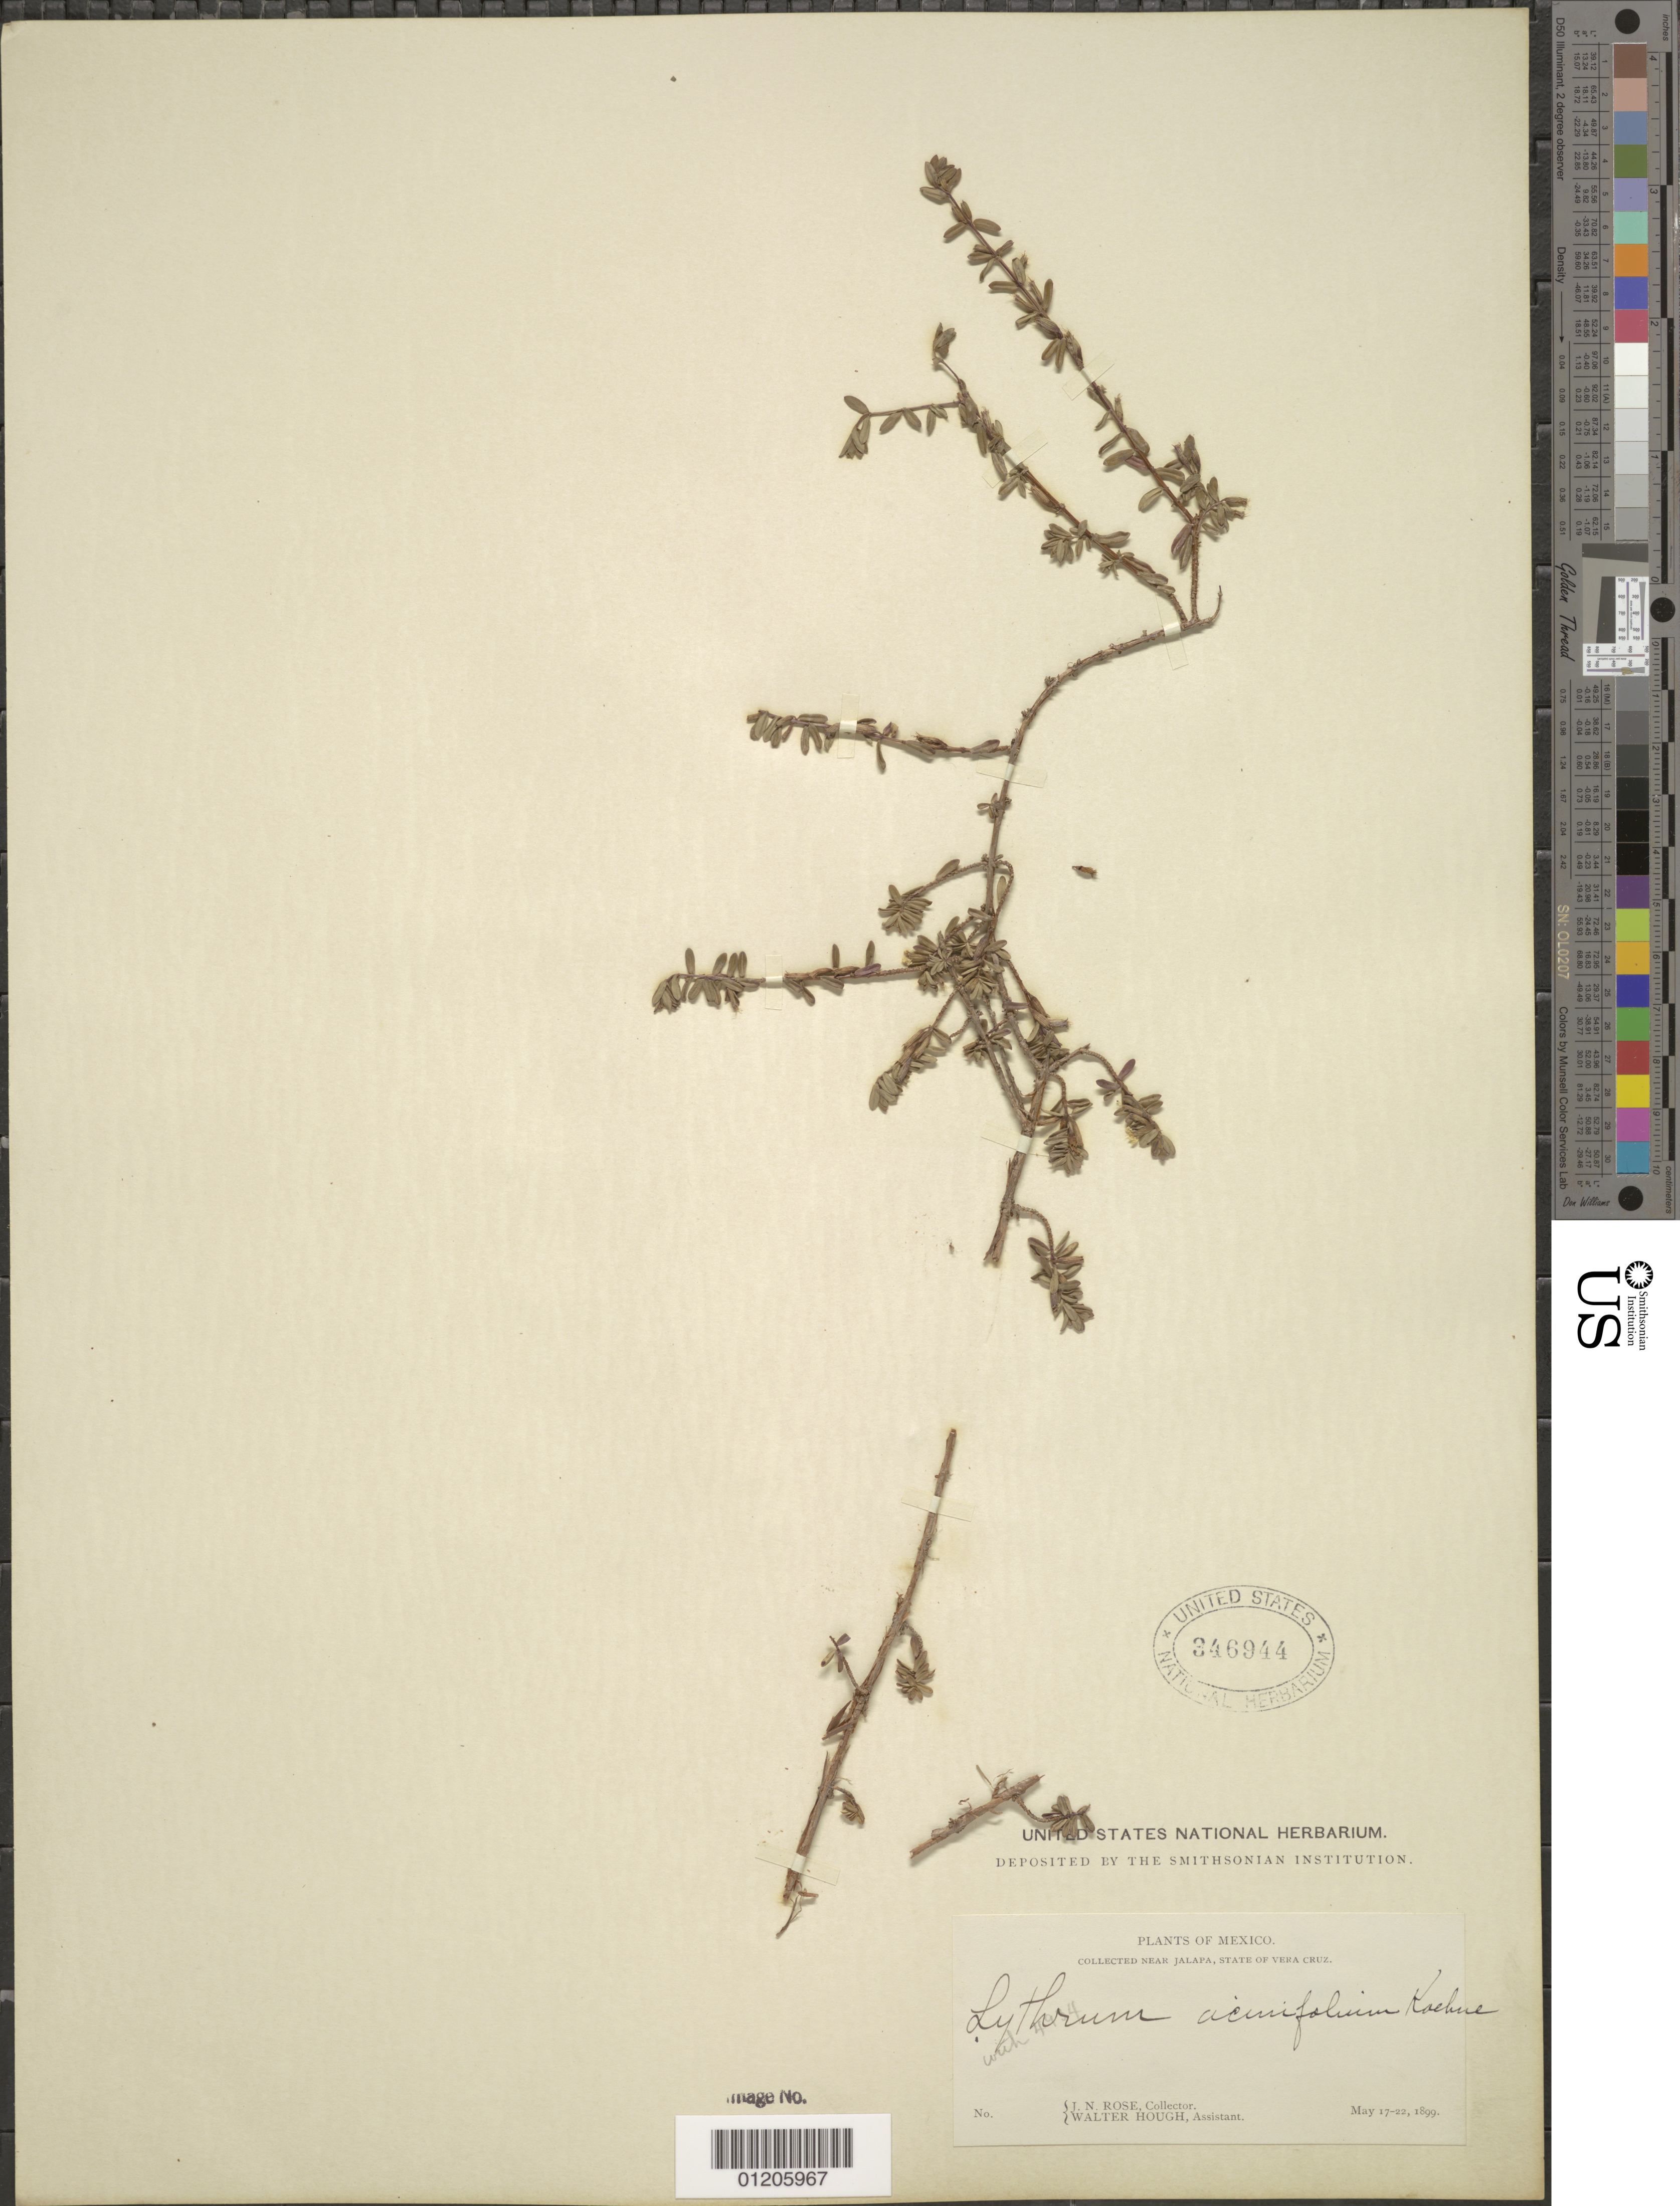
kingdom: Plantae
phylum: Tracheophyta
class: Magnoliopsida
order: Myrtales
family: Lythraceae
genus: Lythrum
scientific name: Lythrum acinifolium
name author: Sessé & Moc. ex Koehne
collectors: J. N. Rose & W. Hough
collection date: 1899-05-17/1899-05-22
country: Mexico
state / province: Veracruz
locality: near Jalapa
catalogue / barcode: US 346944